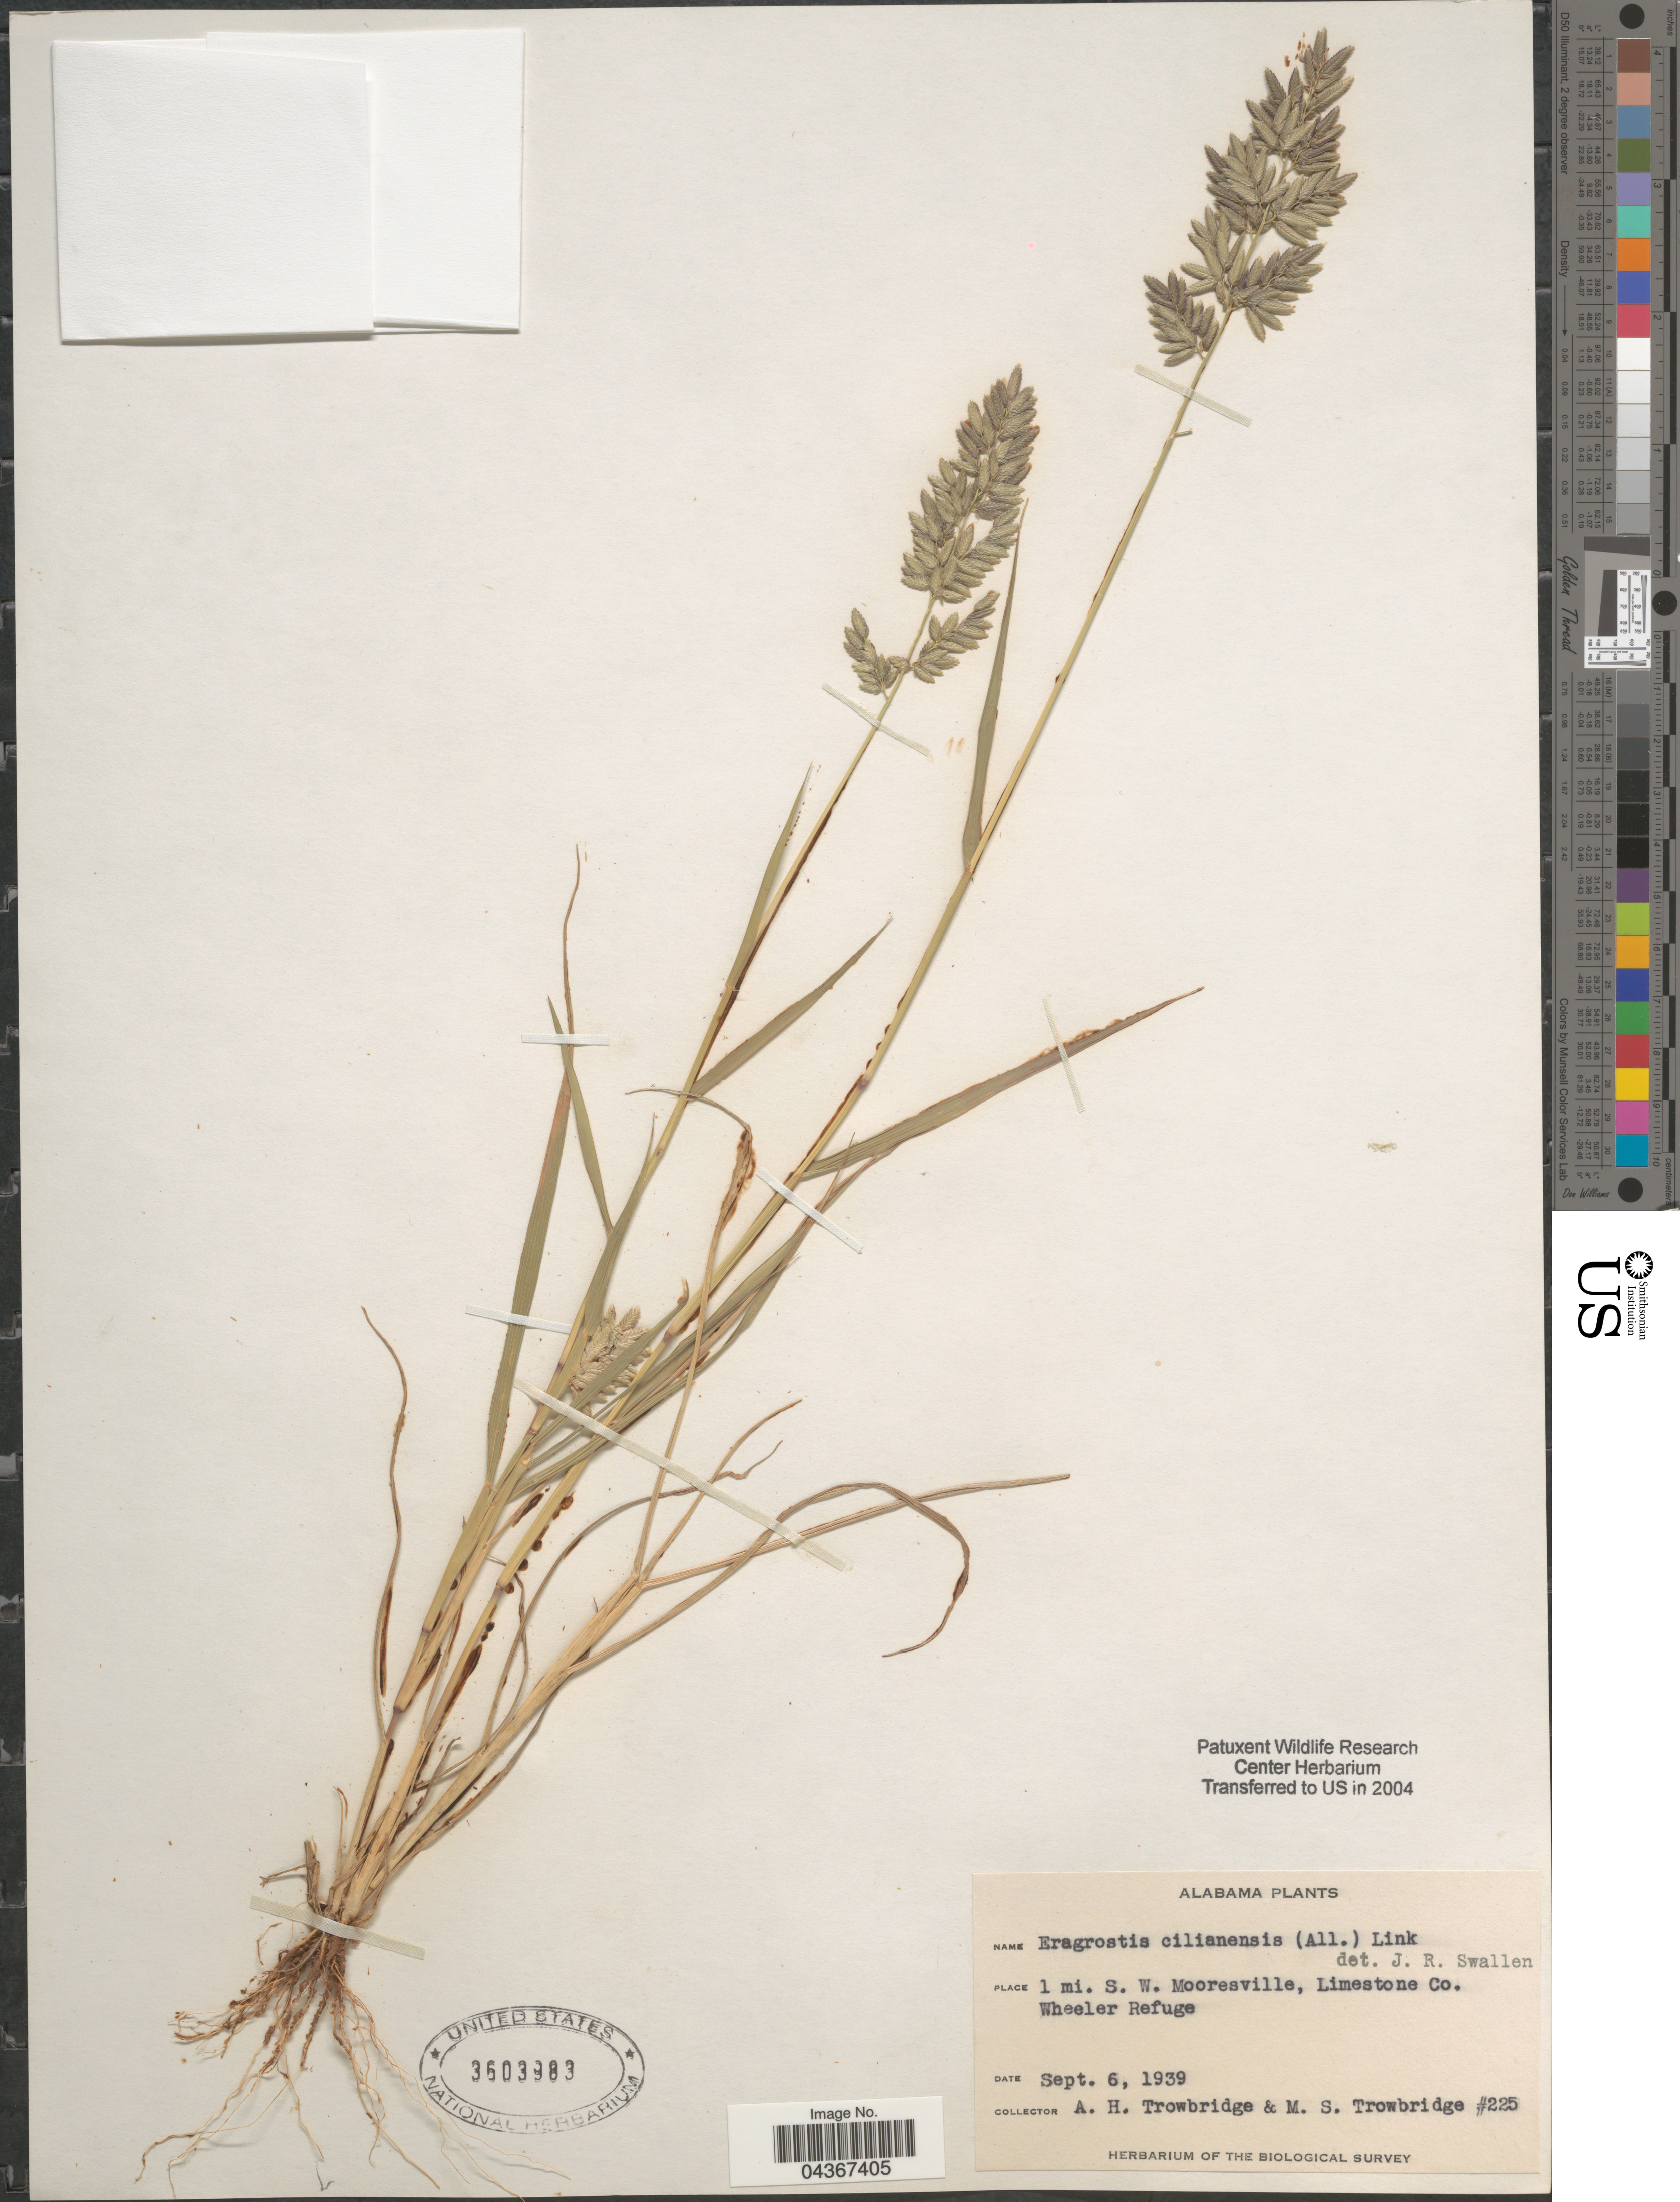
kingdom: Plantae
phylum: Tracheophyta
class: Liliopsida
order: Poales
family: Poaceae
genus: Eragrostis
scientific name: Eragrostis cilianensis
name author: (Bellardi) Vignolo ex Janch.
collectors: A. H. Trowbridge & M. Trowbridge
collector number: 225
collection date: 1939-09-06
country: United States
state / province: Alabama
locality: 1 mi. S. W. Mooresville, Limestone Co. Wheeler Refuge. Biological Survey.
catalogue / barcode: US 3603983